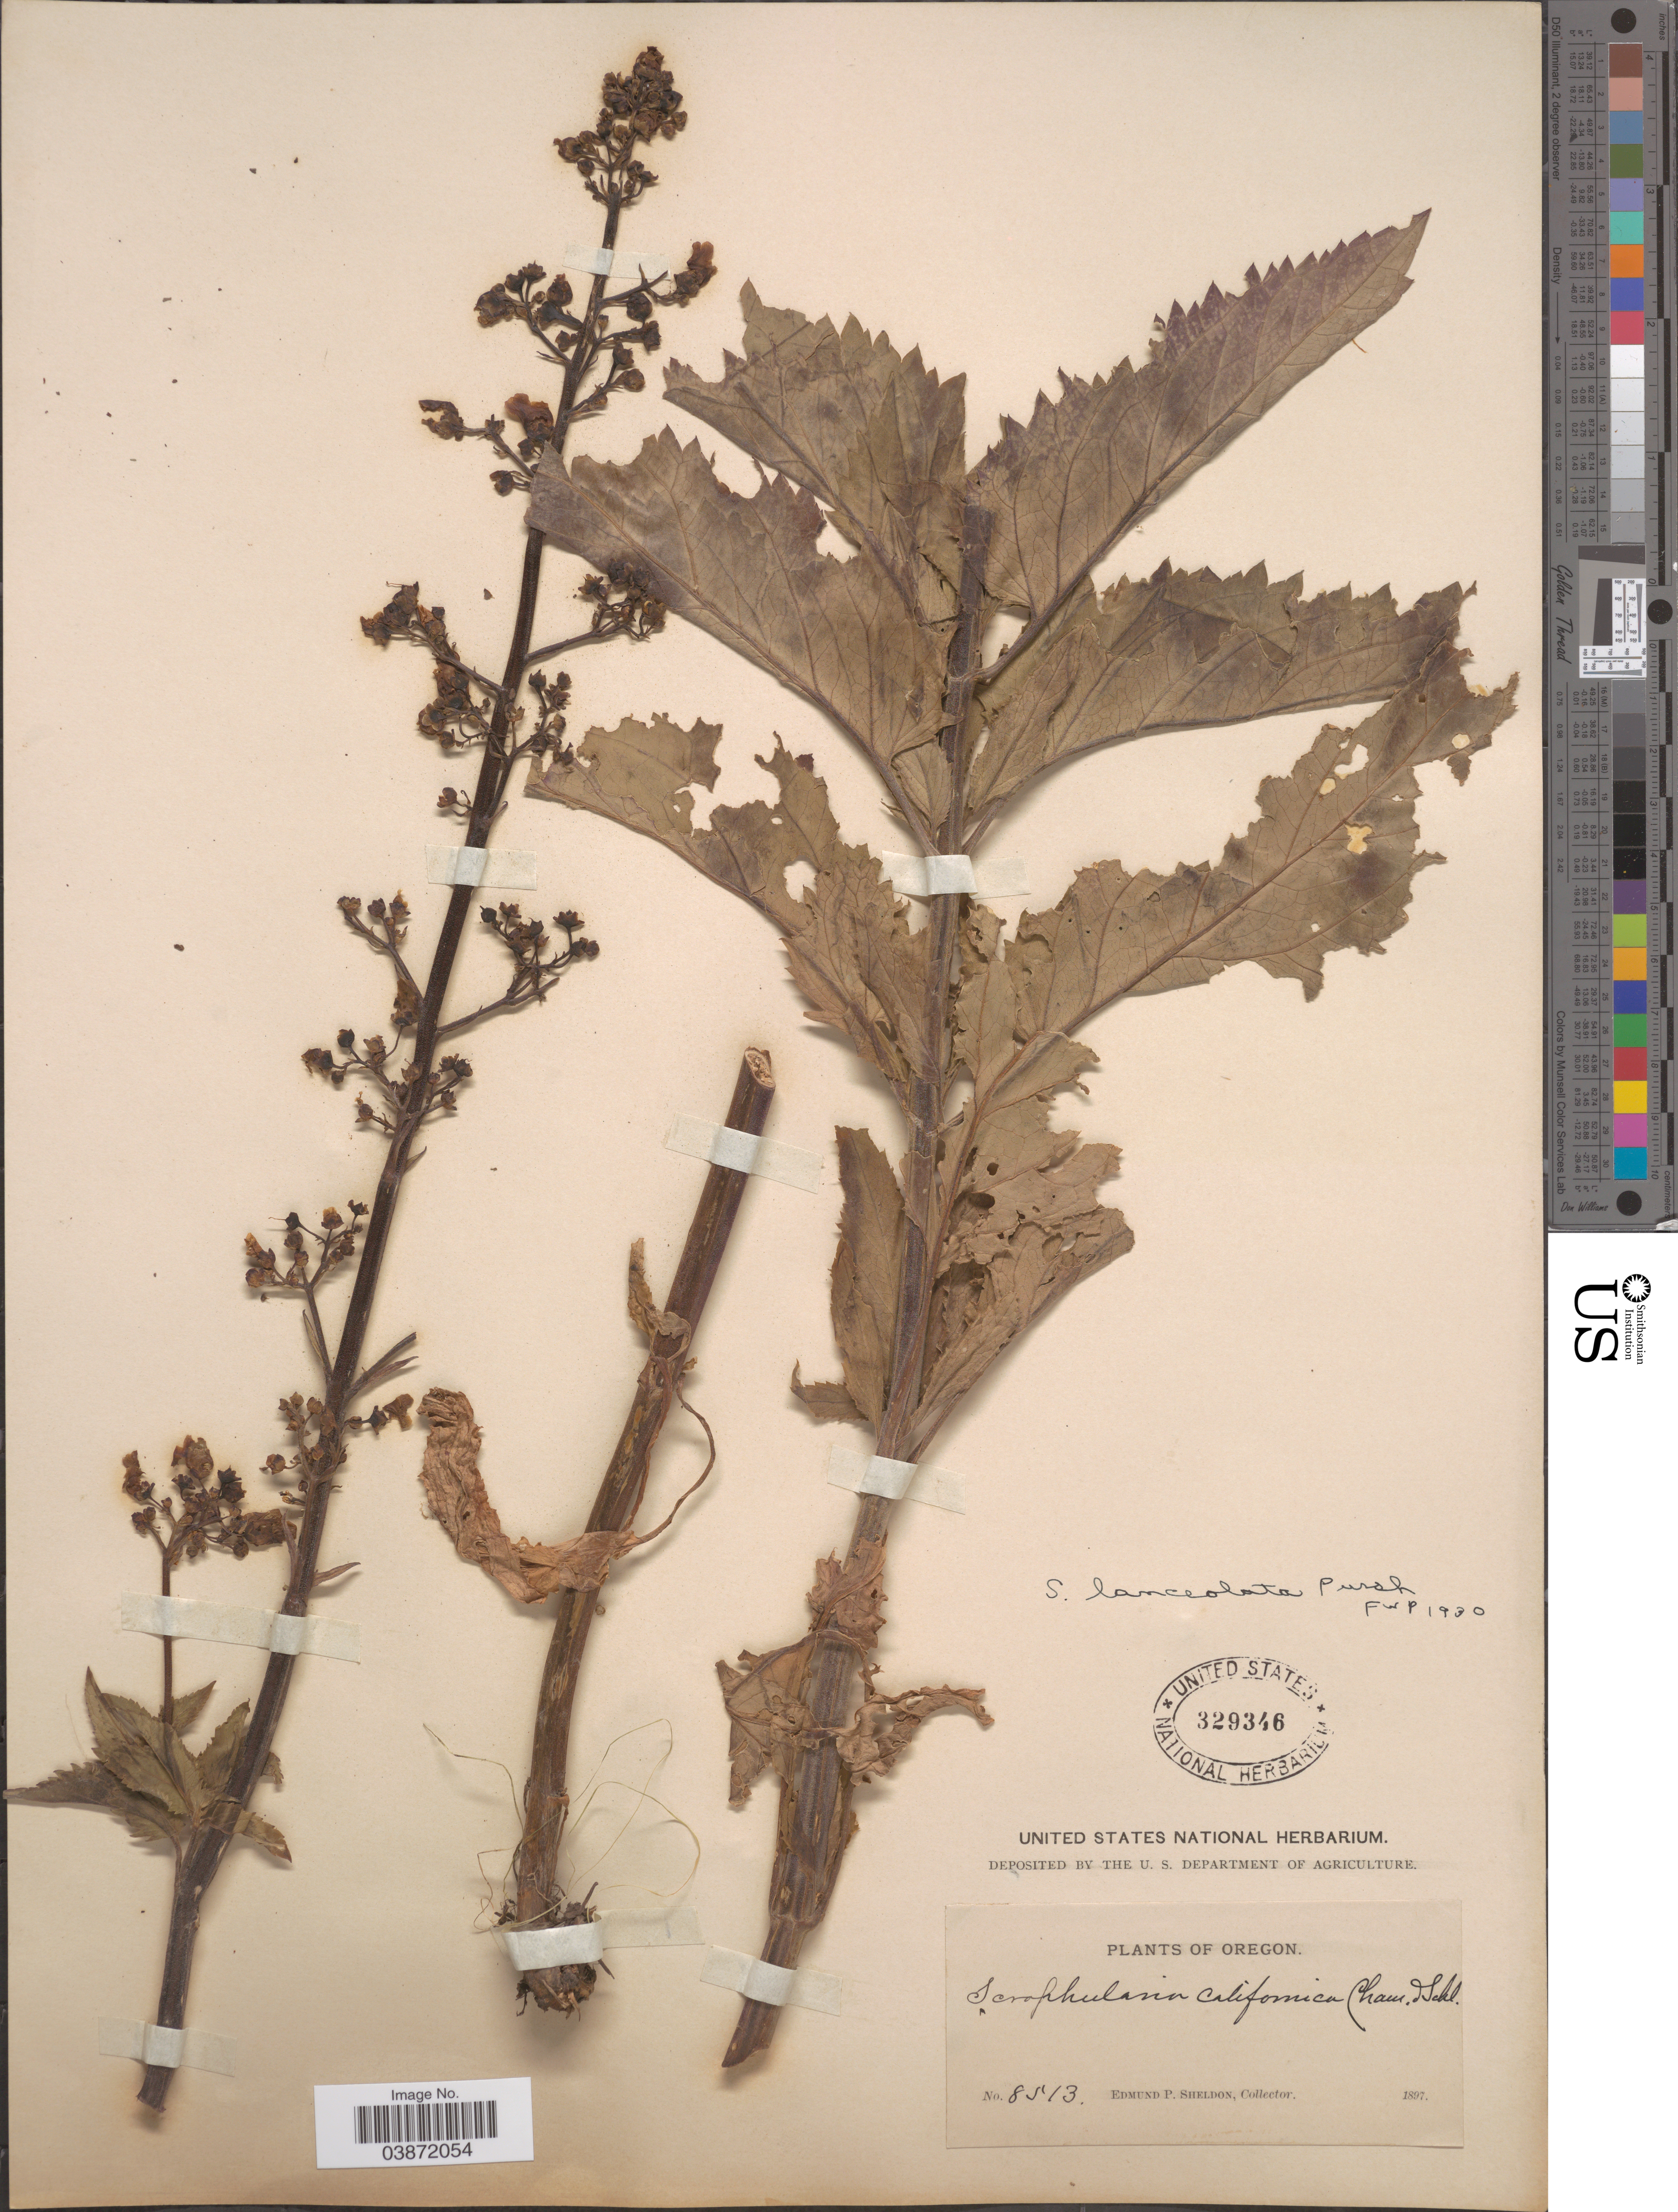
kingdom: Plantae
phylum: Tracheophyta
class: Magnoliopsida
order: Lamiales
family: Scrophulariaceae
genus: Scrophularia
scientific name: Scrophularia lanceolata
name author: Pursh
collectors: E. P. Sheldon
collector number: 8513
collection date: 1897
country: United States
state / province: Oregon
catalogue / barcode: US 329346